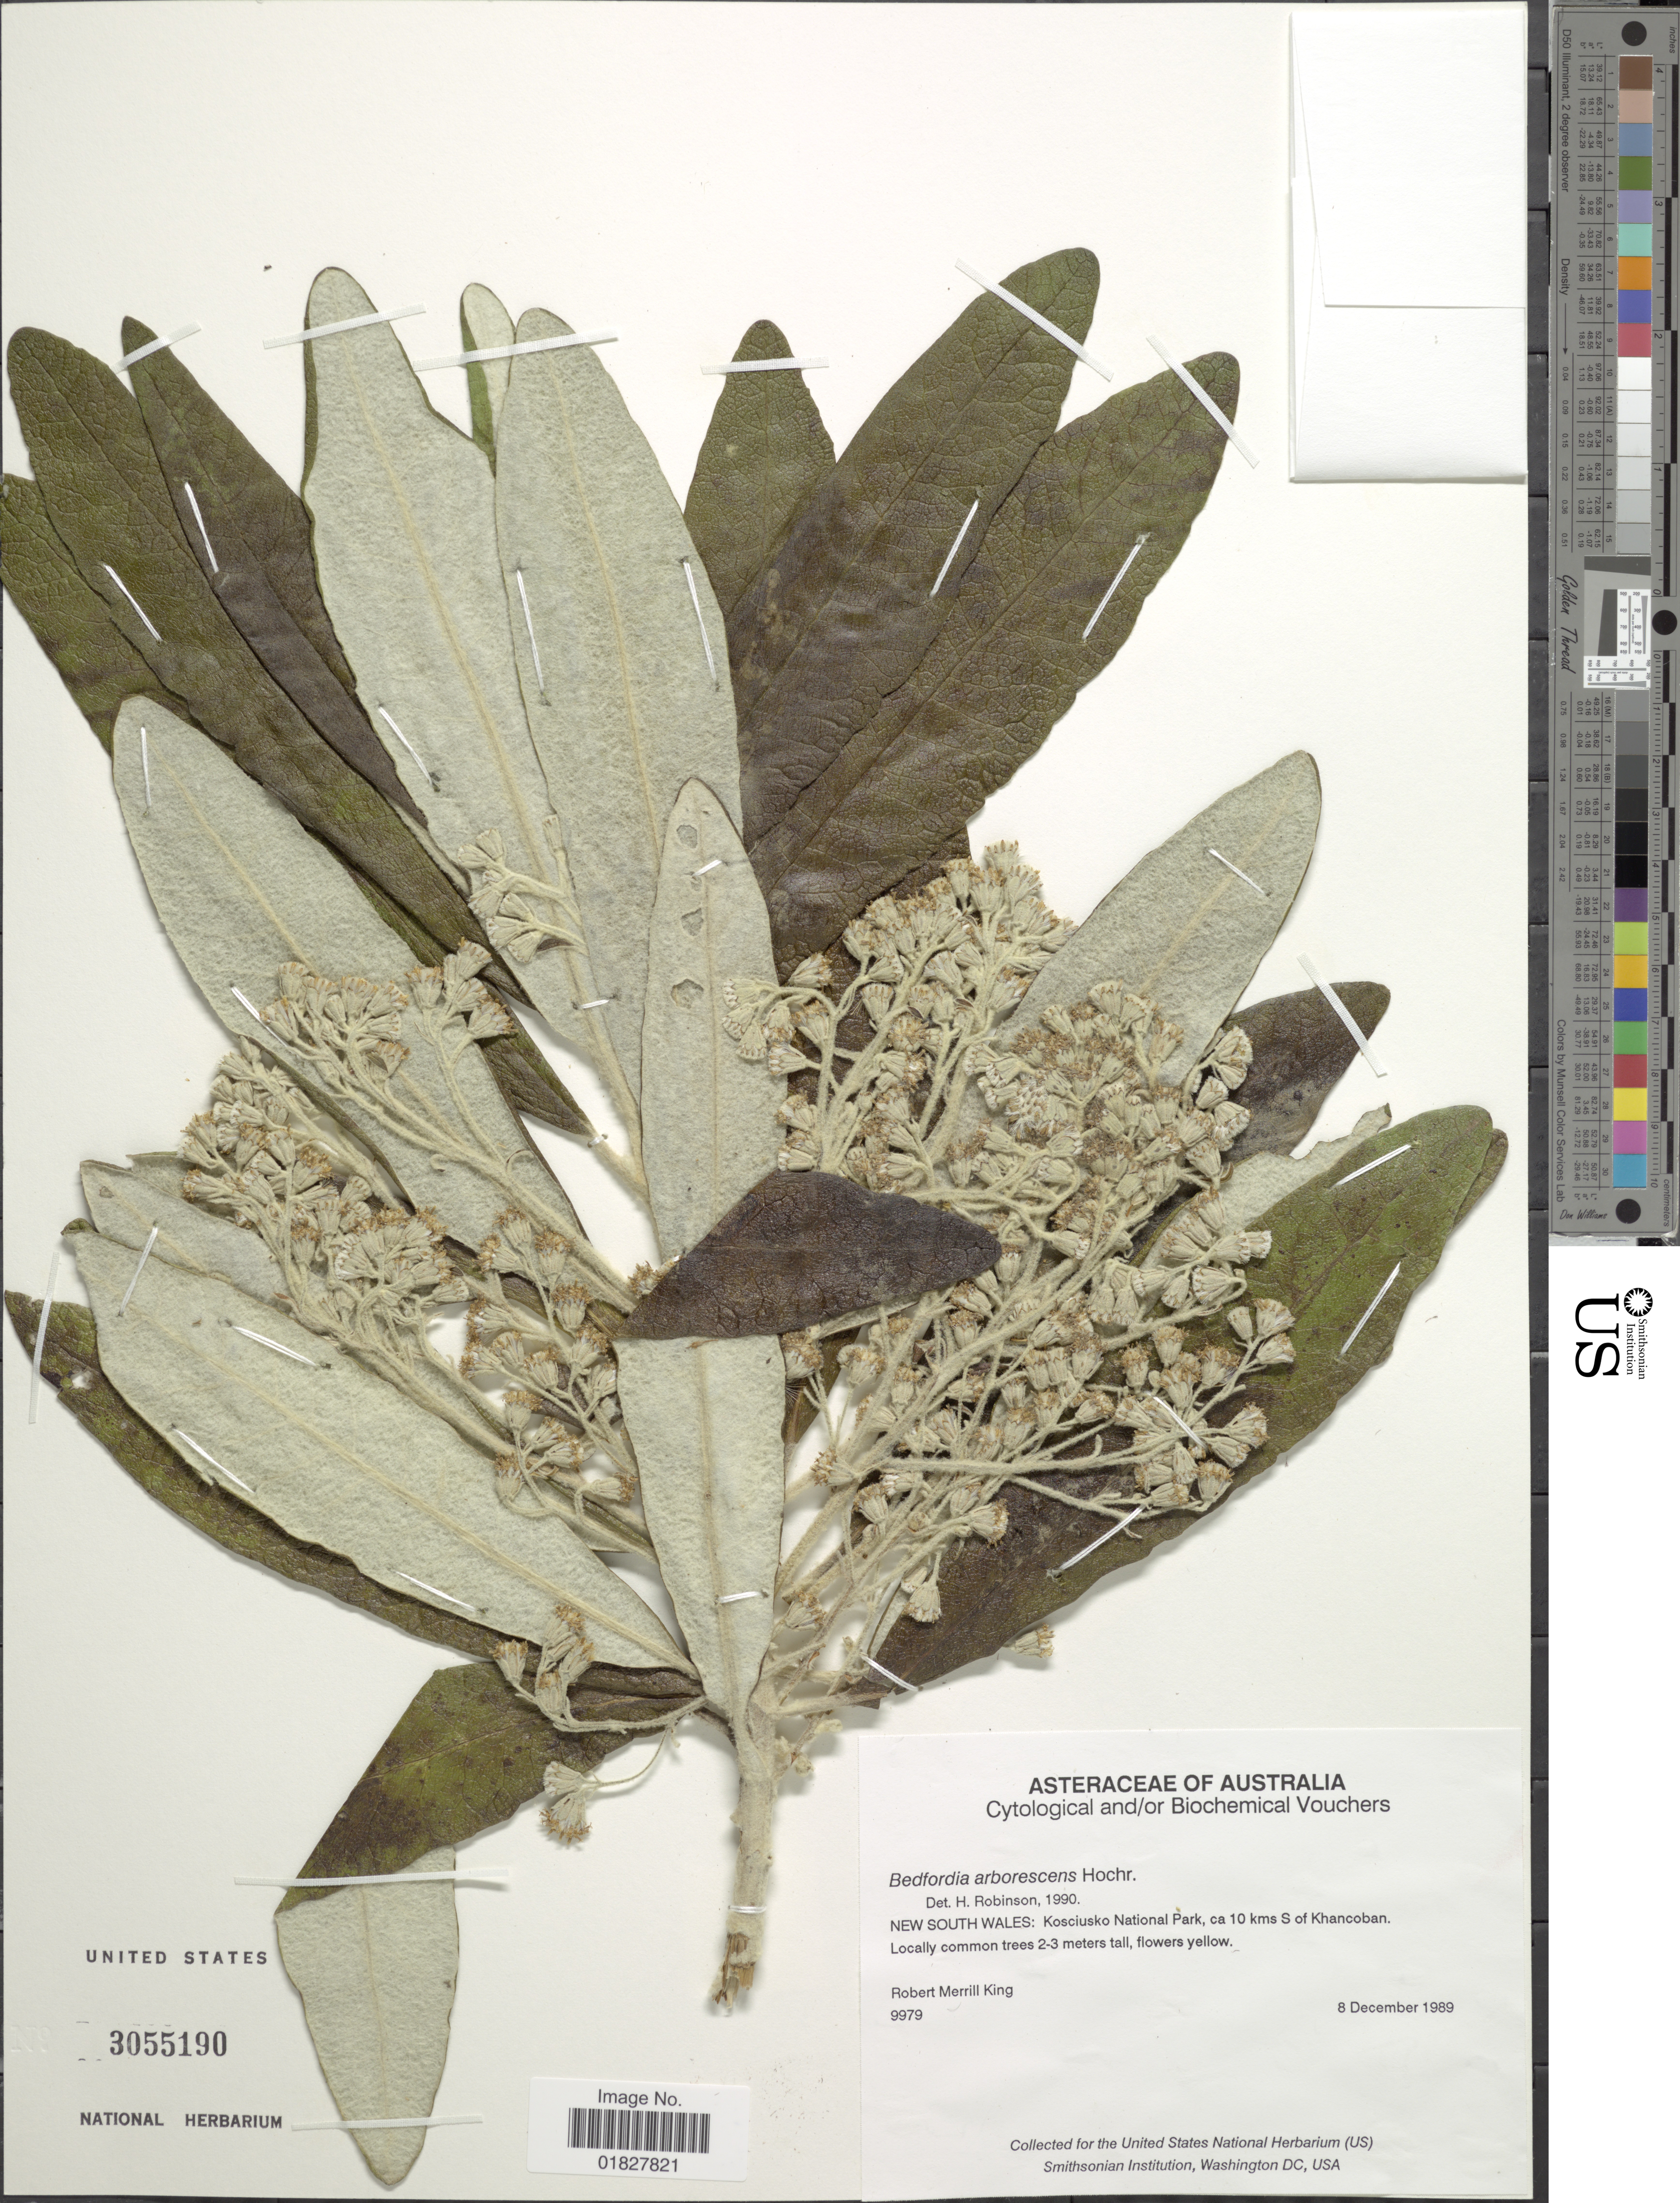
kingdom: Plantae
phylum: Tracheophyta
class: Magnoliopsida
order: Asterales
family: Asteraceae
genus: Bedfordia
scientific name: Bedfordia arborescens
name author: Hochr.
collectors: R. M. King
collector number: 9979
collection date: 1989-12-08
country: Australia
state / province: New South Wales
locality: Kosciusko National Park, ca 10 kms S of Khancoban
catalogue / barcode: US 3055190